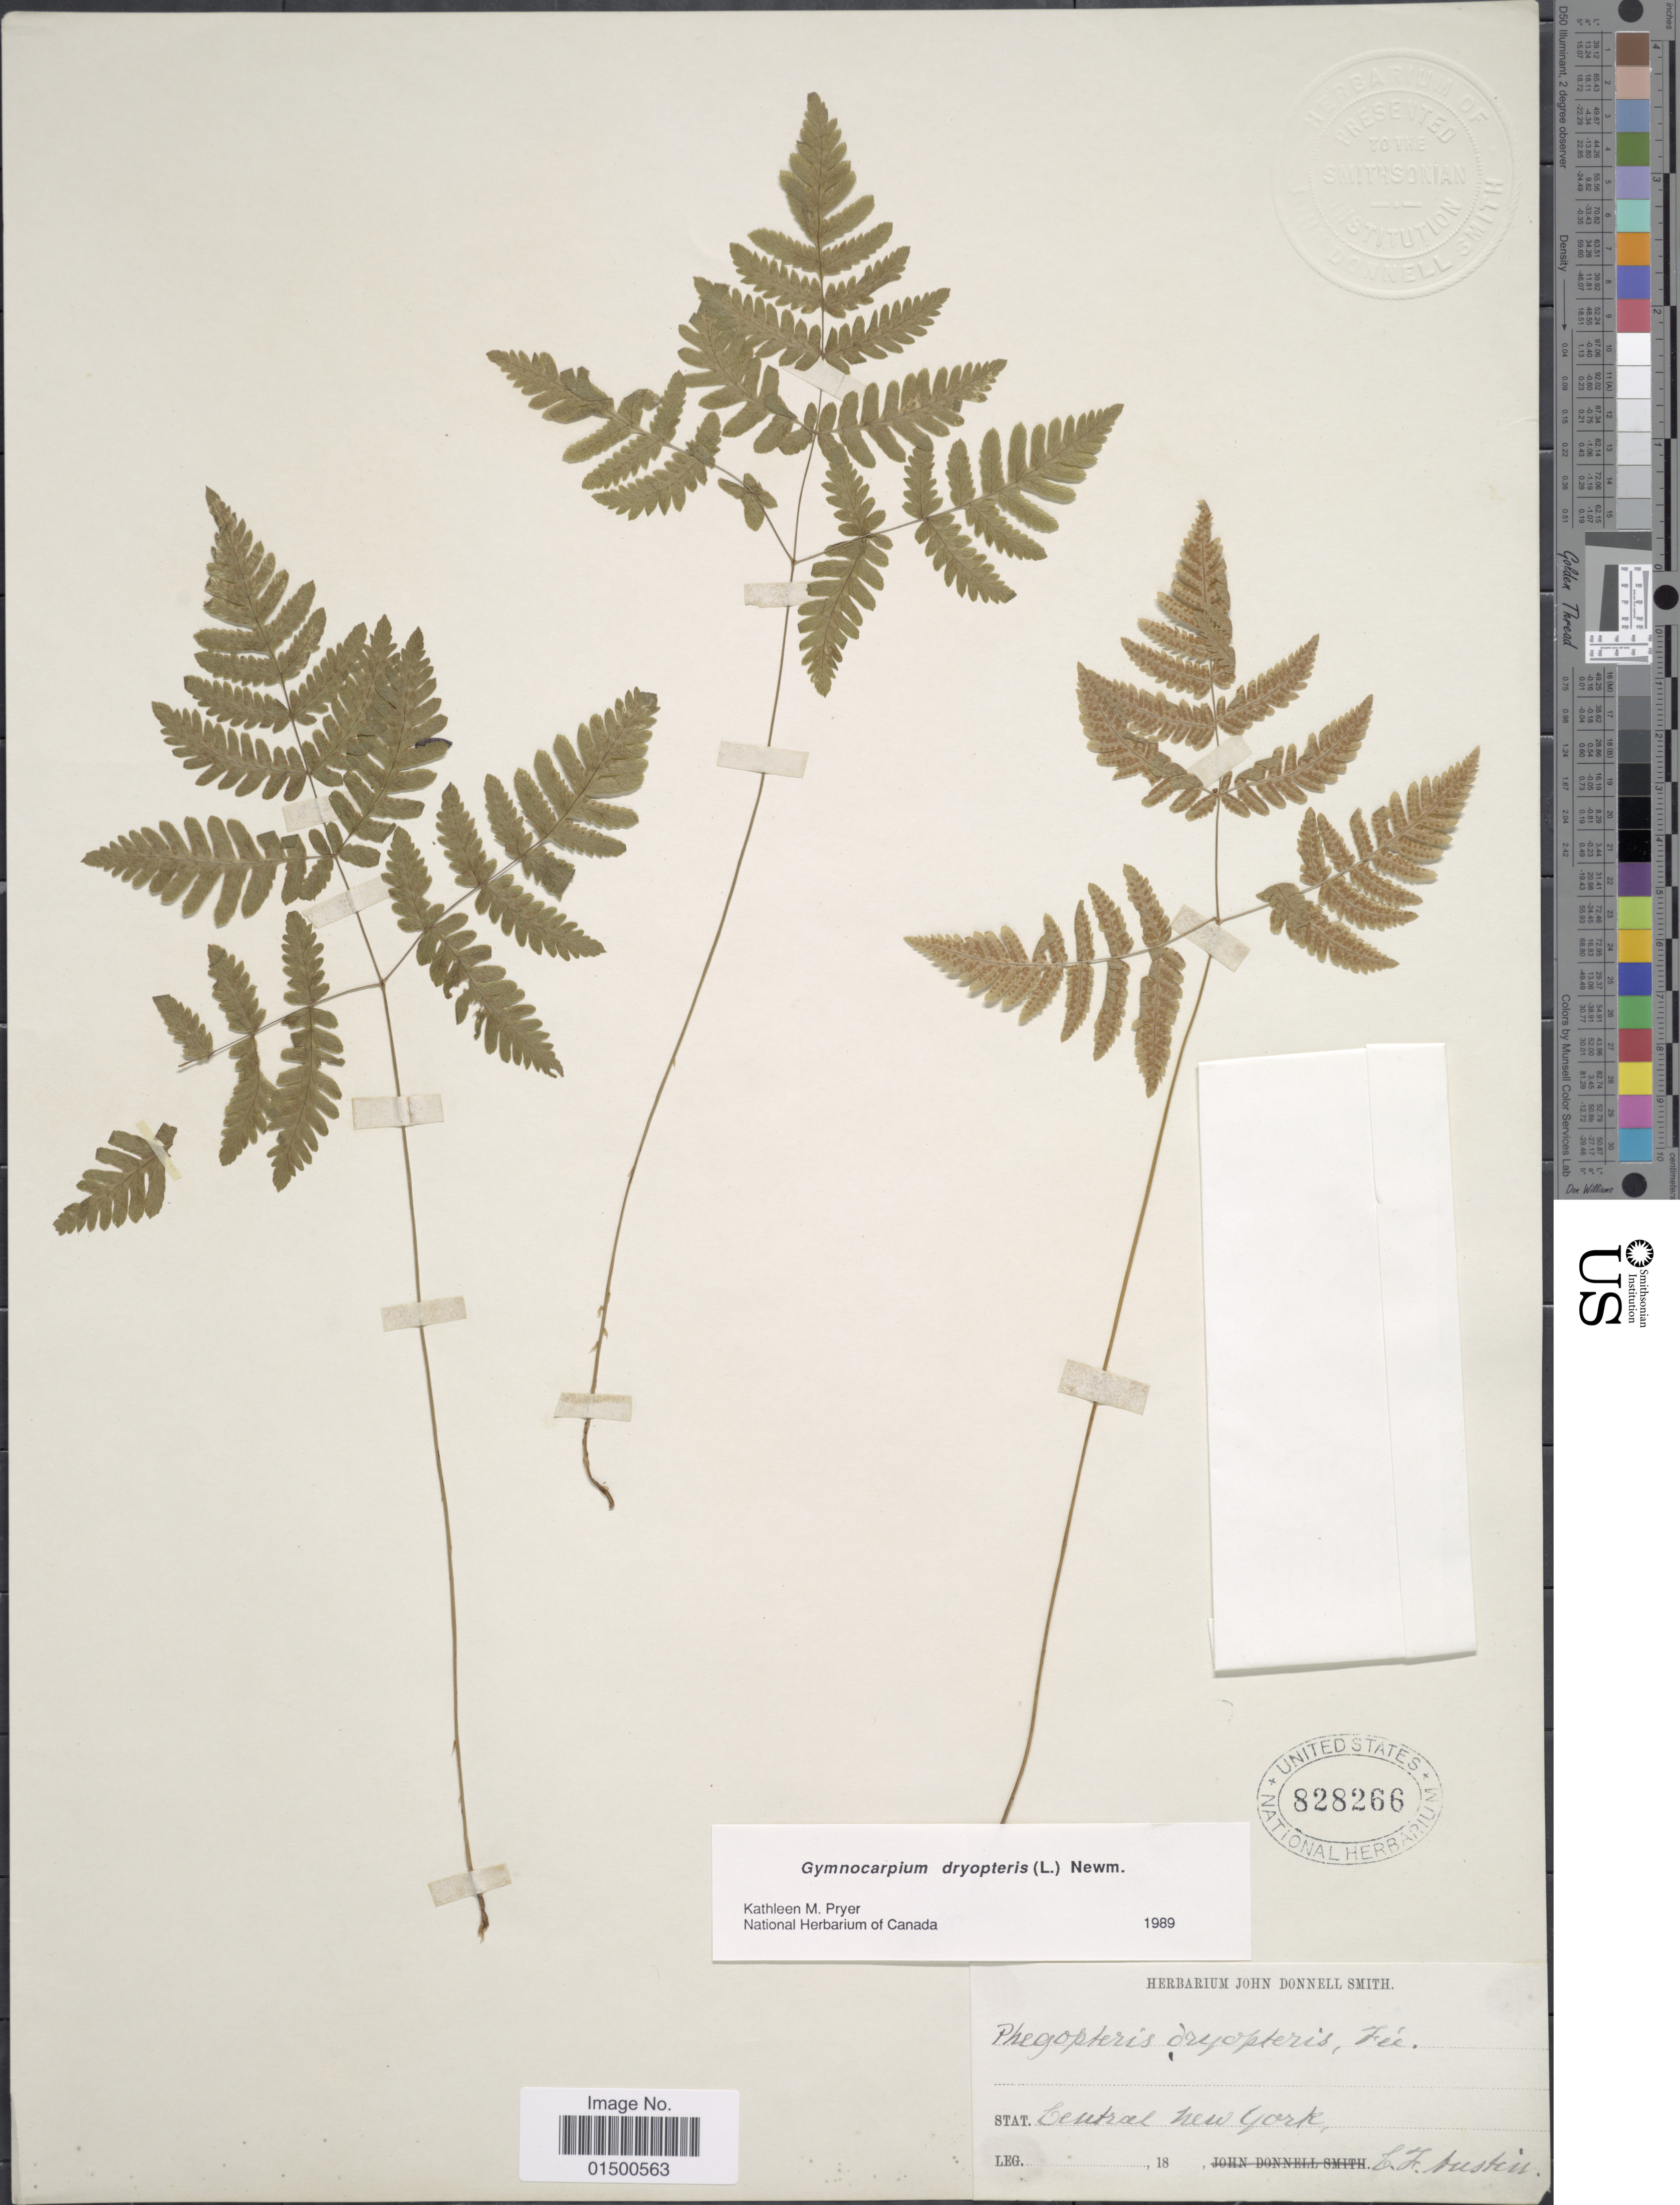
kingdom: Plantae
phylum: Tracheophyta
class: Polypodiopsida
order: Polypodiales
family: Cystopteridaceae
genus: Gymnocarpium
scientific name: Gymnocarpium dryopteris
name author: (L.) Newman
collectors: C. F. Austin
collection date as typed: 18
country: United States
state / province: New York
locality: Central New York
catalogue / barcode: US 828266